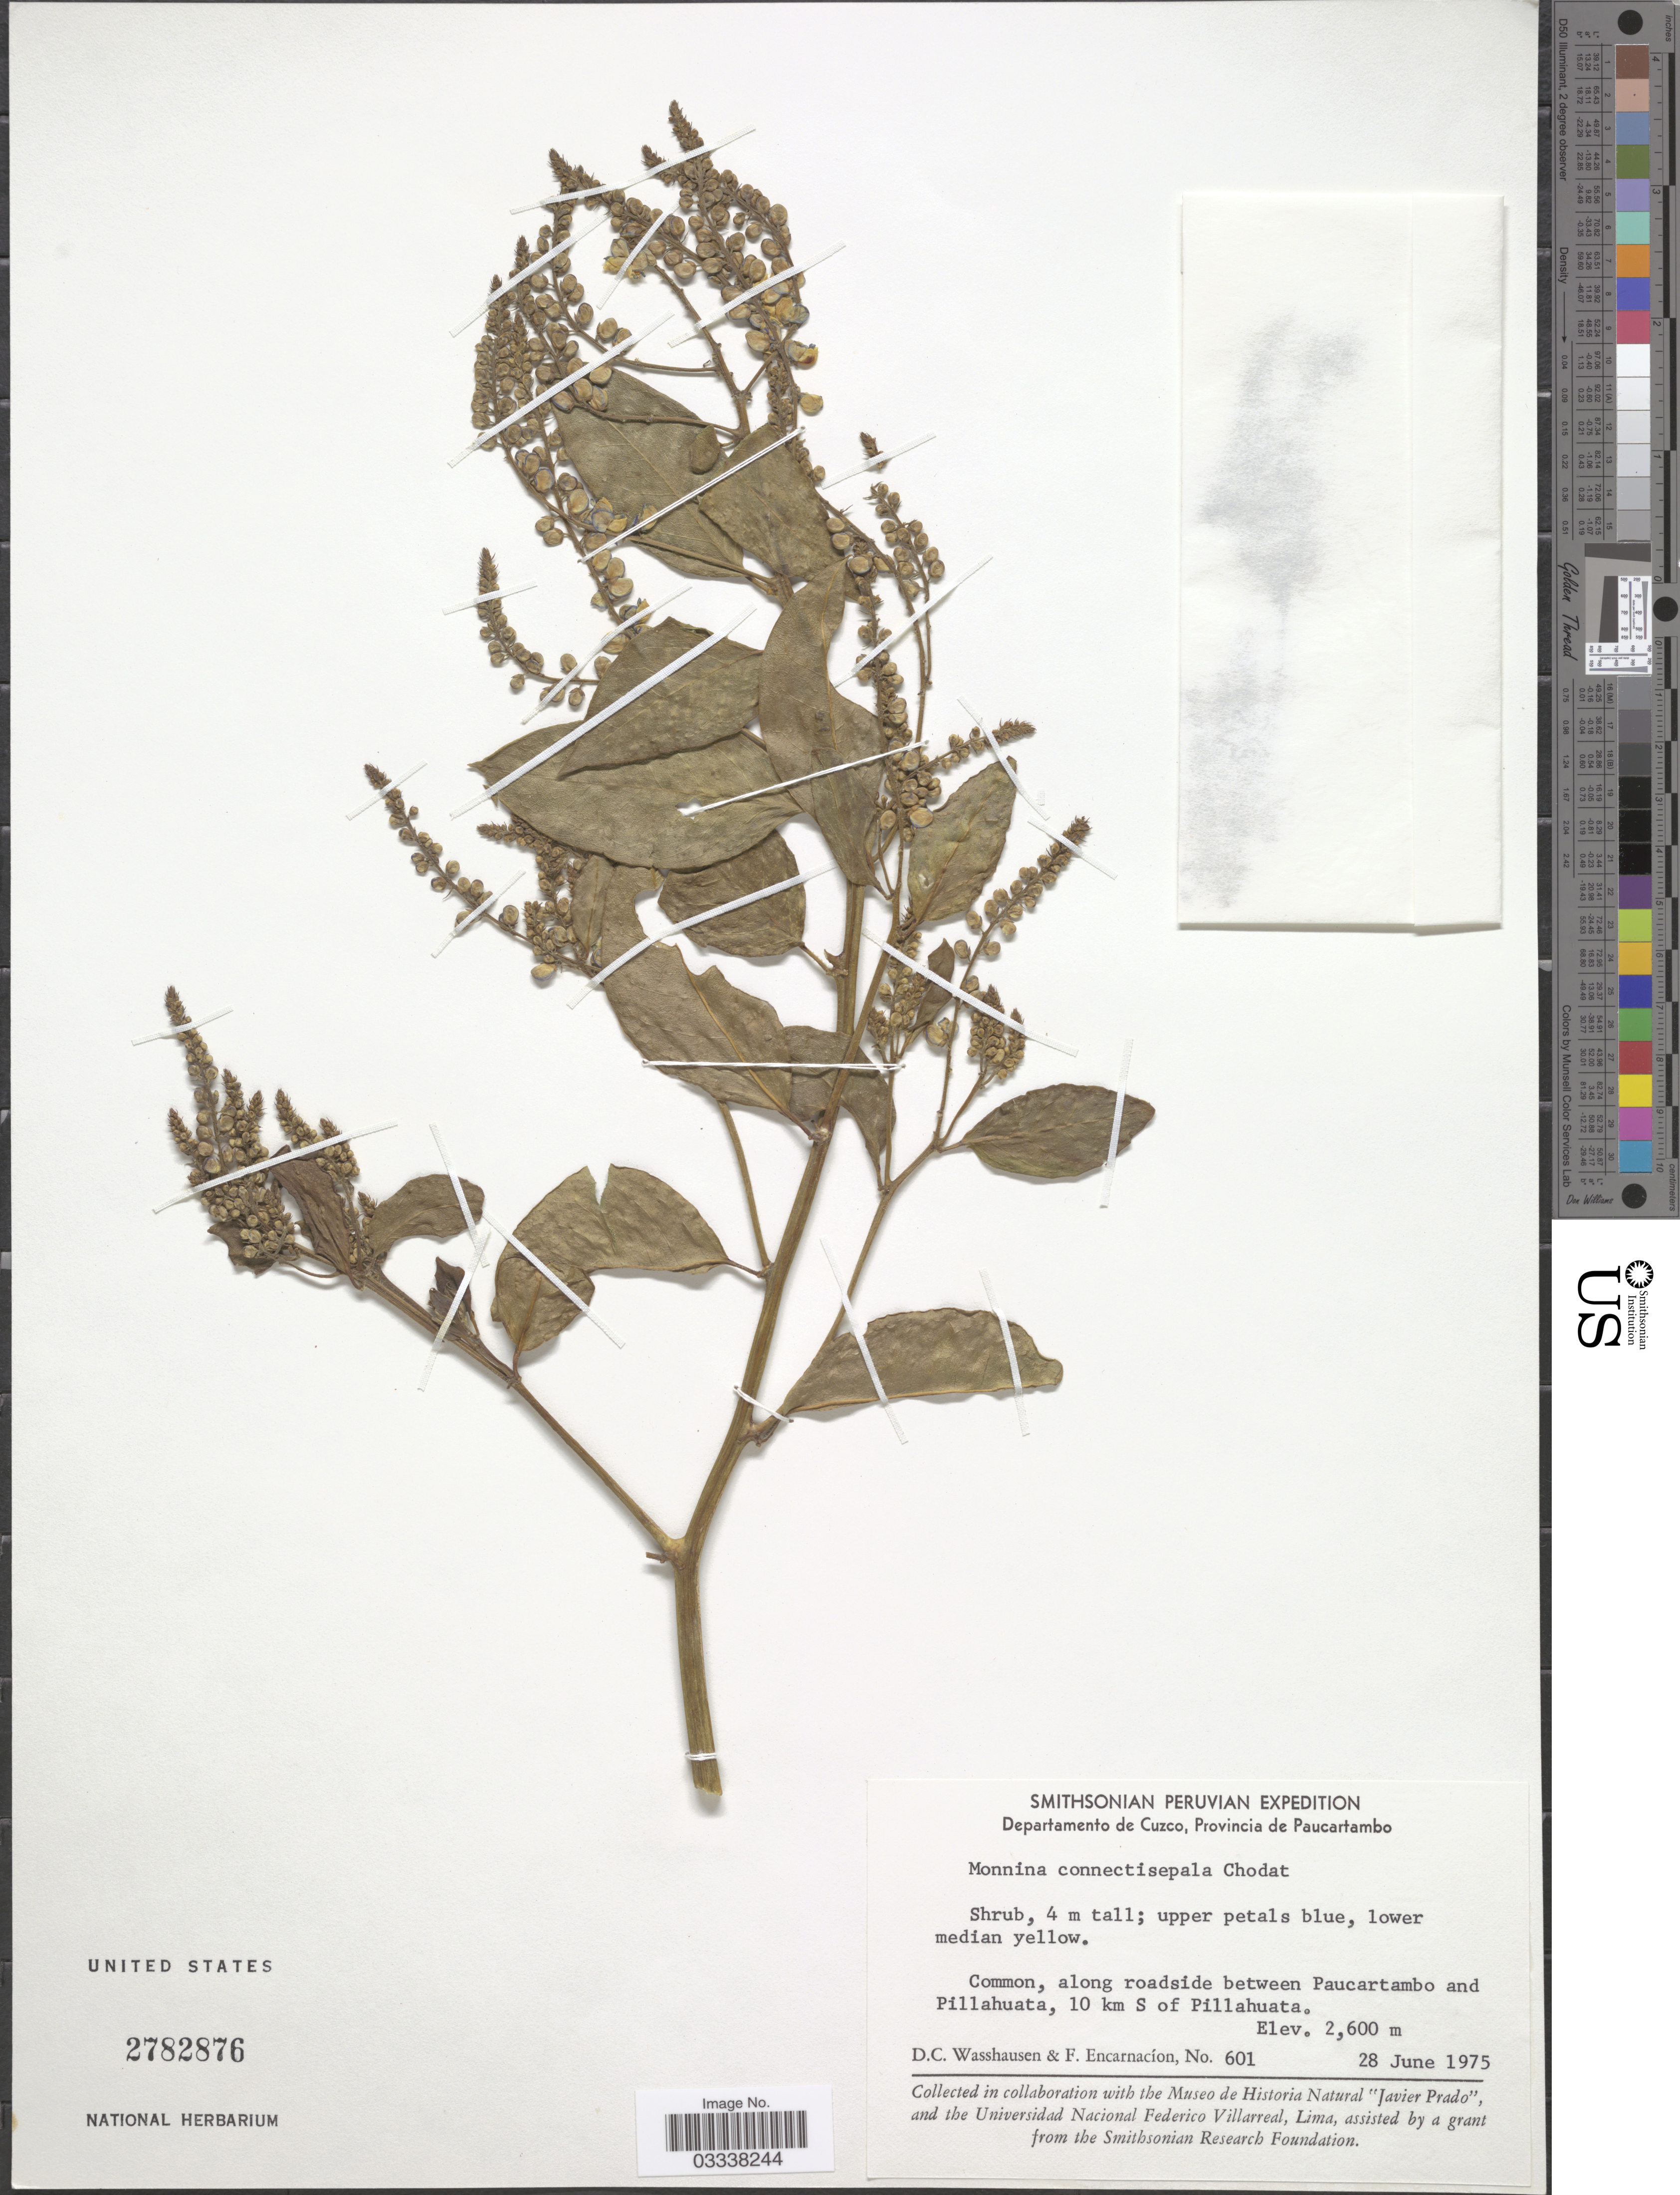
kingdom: Plantae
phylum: Tracheophyta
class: Magnoliopsida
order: Fabales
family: Polygalaceae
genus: Monnina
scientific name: Monnina connectisepala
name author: Chodat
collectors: D. C. Wasshausen & F. Encarnación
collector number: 601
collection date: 1975-06-28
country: Peru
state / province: Cusco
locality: Departamento de Cuzco, Provincia de Paucartambo. Common, along roadside between Paucartambo and Pillahuata, 10 km S of Pillahuata.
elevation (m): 2600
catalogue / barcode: US 2782876